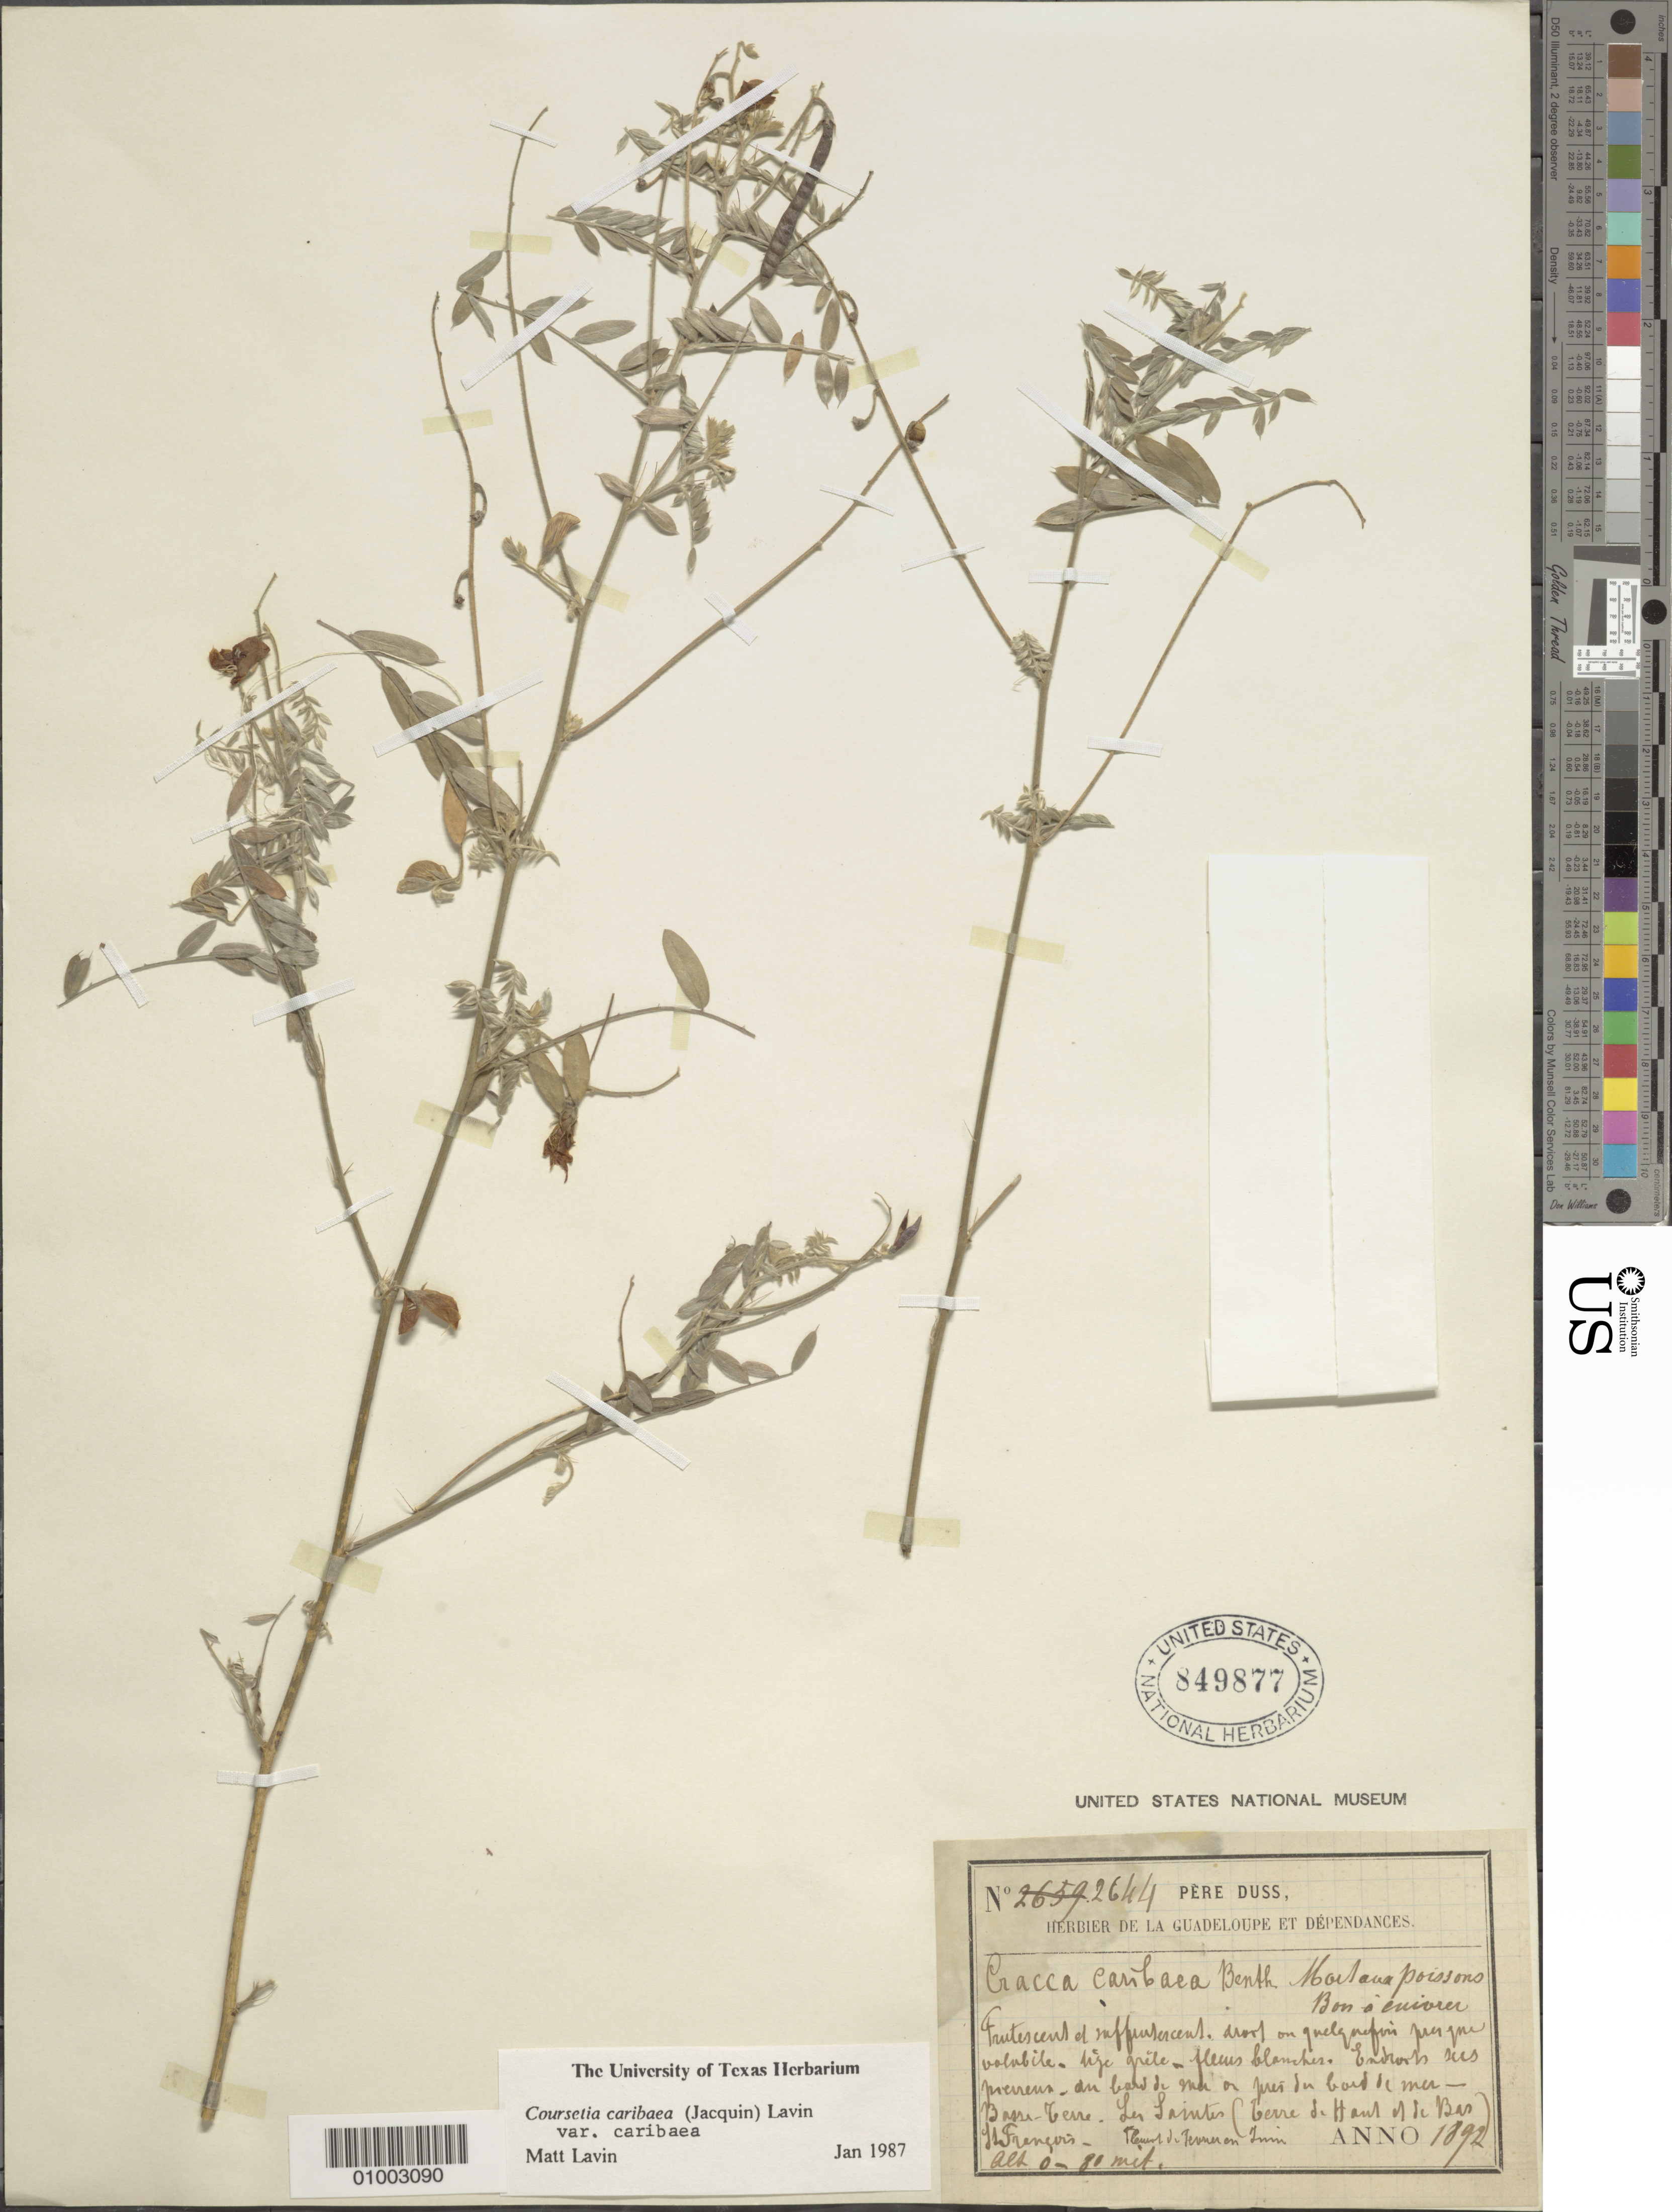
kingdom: Plantae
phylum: Tracheophyta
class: Magnoliopsida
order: Fabales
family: Fabaceae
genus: Coursetia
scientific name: Coursetia caribaea var. caribaea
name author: (Jacq.) Lavin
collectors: Père Duss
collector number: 2644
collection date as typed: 1892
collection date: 1892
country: Guadeloupe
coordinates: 0 N, 0 E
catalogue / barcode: US 849877